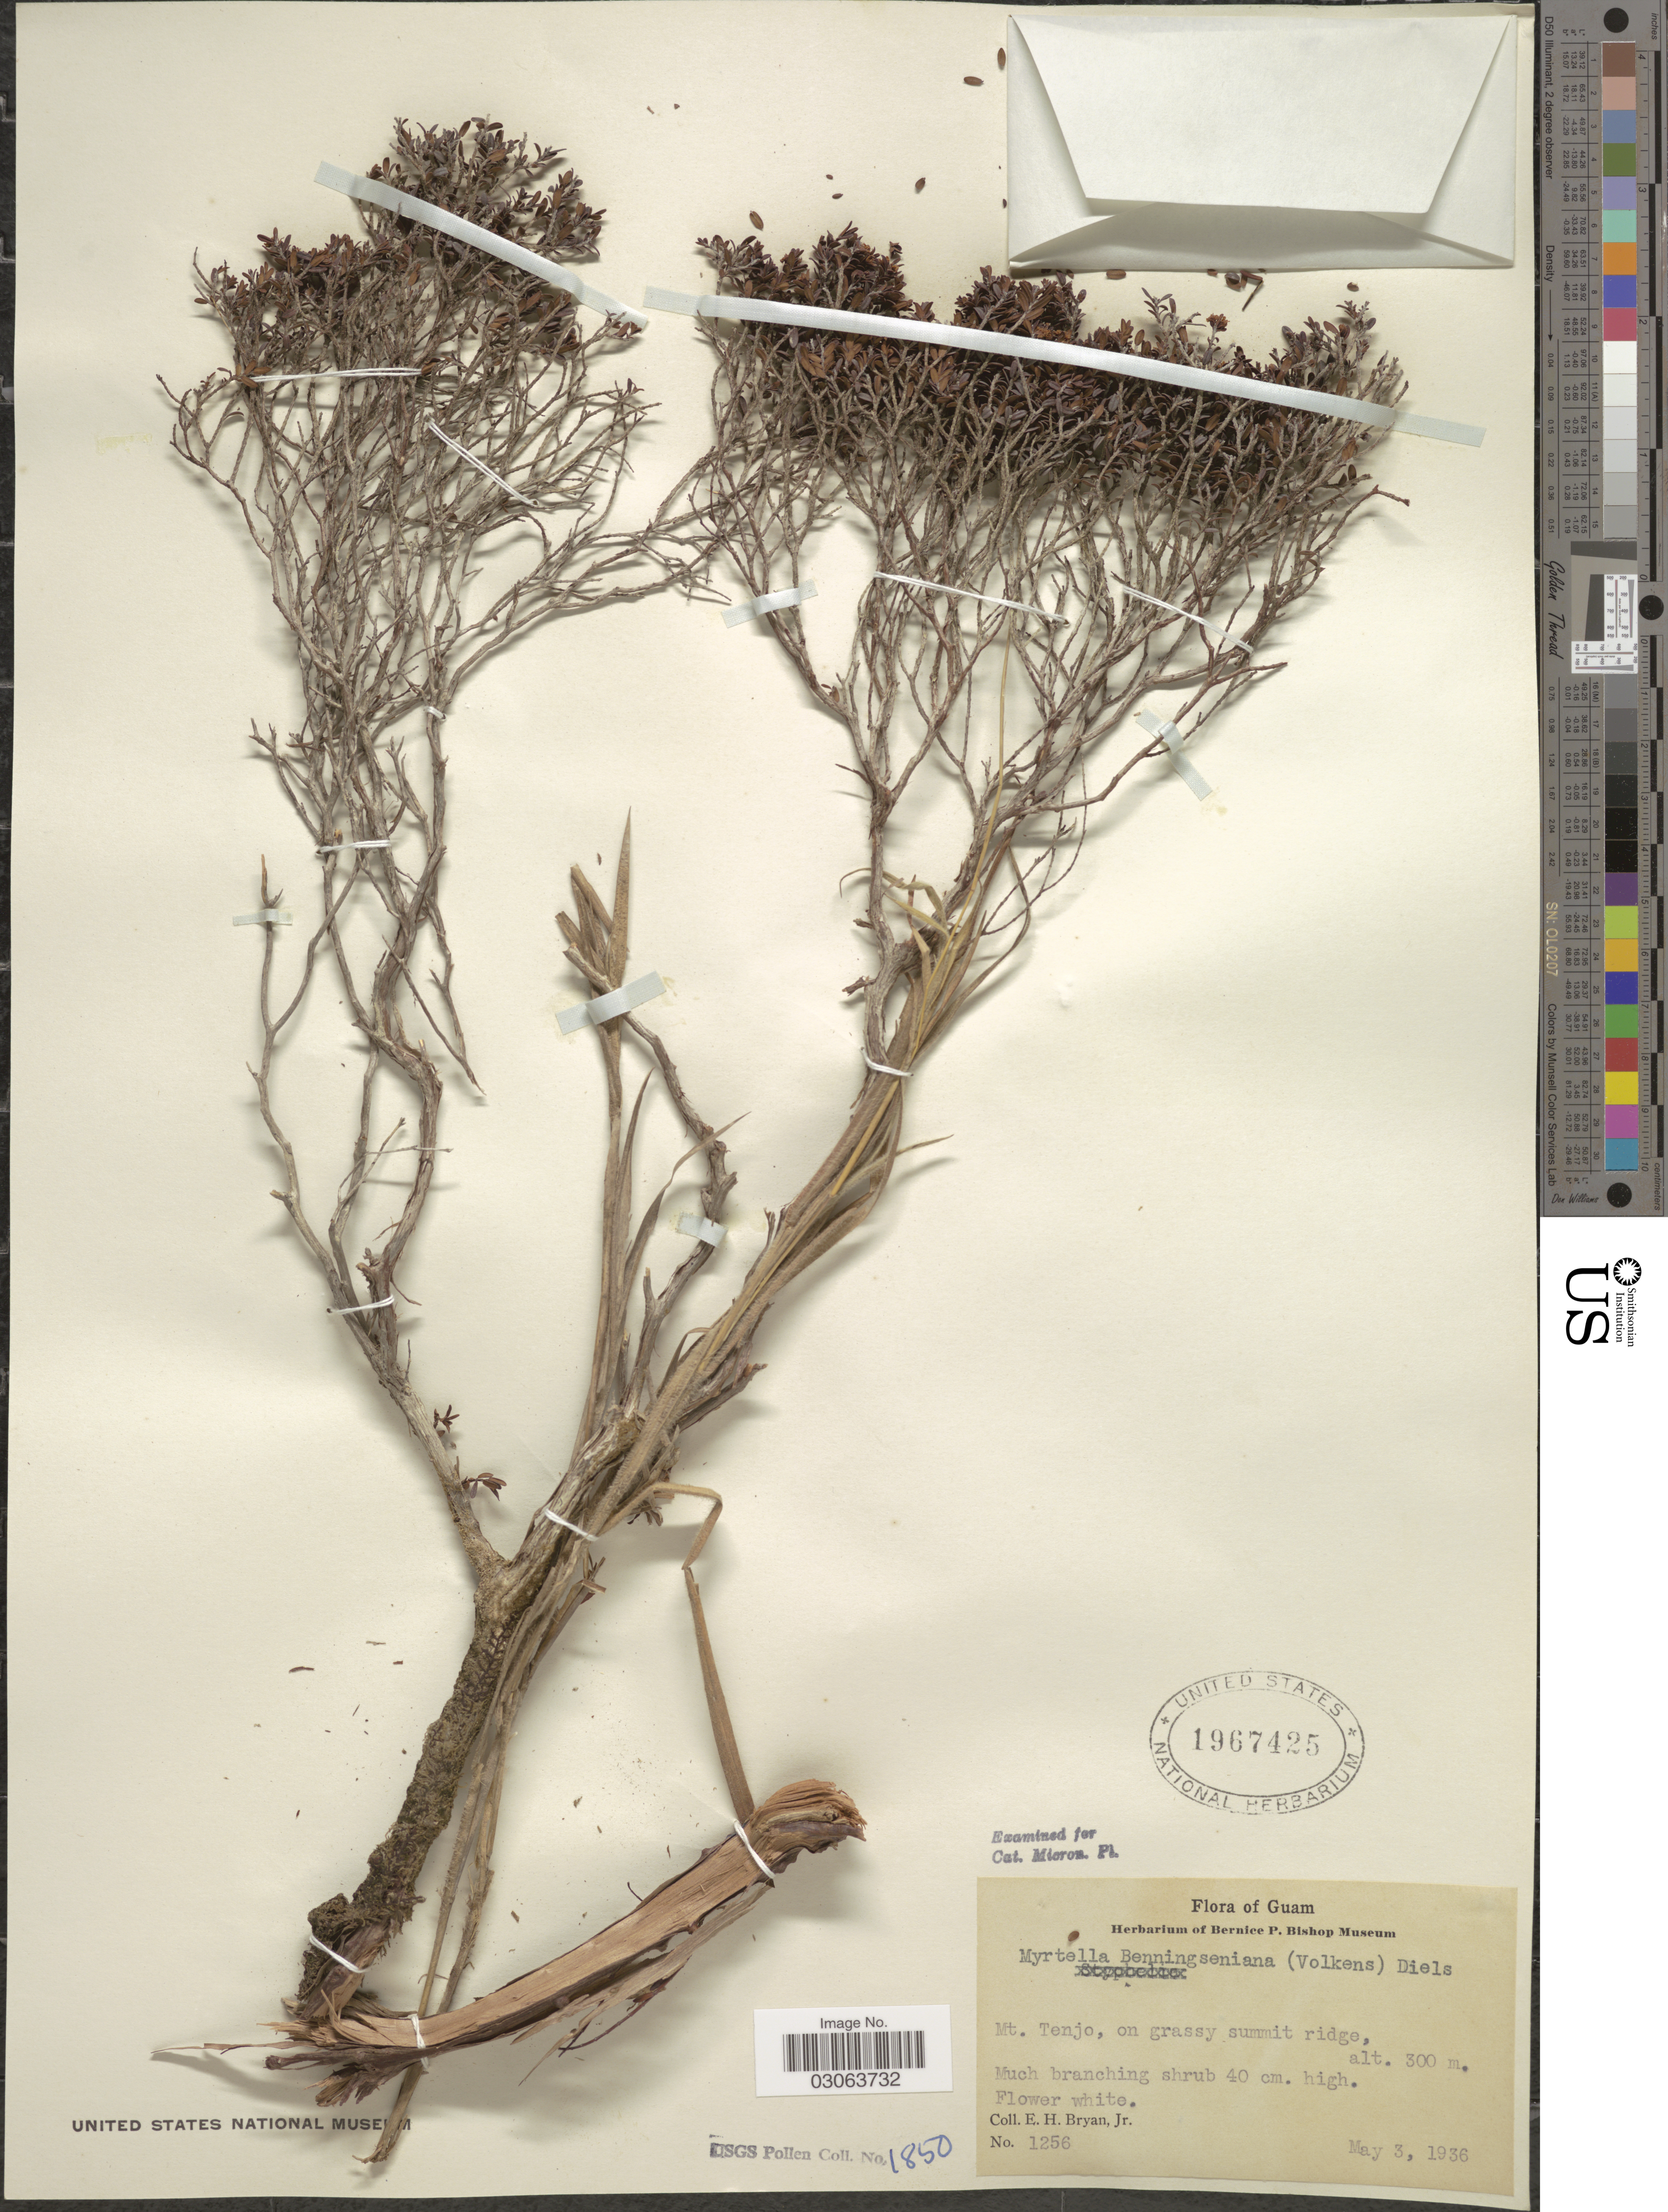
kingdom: Plantae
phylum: Tracheophyta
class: Magnoliopsida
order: Myrtales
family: Myrtaceae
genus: Myrtella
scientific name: Myrtella bennigseniana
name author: (Volkens) Diels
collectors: E. Bryan Jr.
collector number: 1256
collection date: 1936-05-03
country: Guam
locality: Mt. Tenjo.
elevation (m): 300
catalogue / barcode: US 1967425